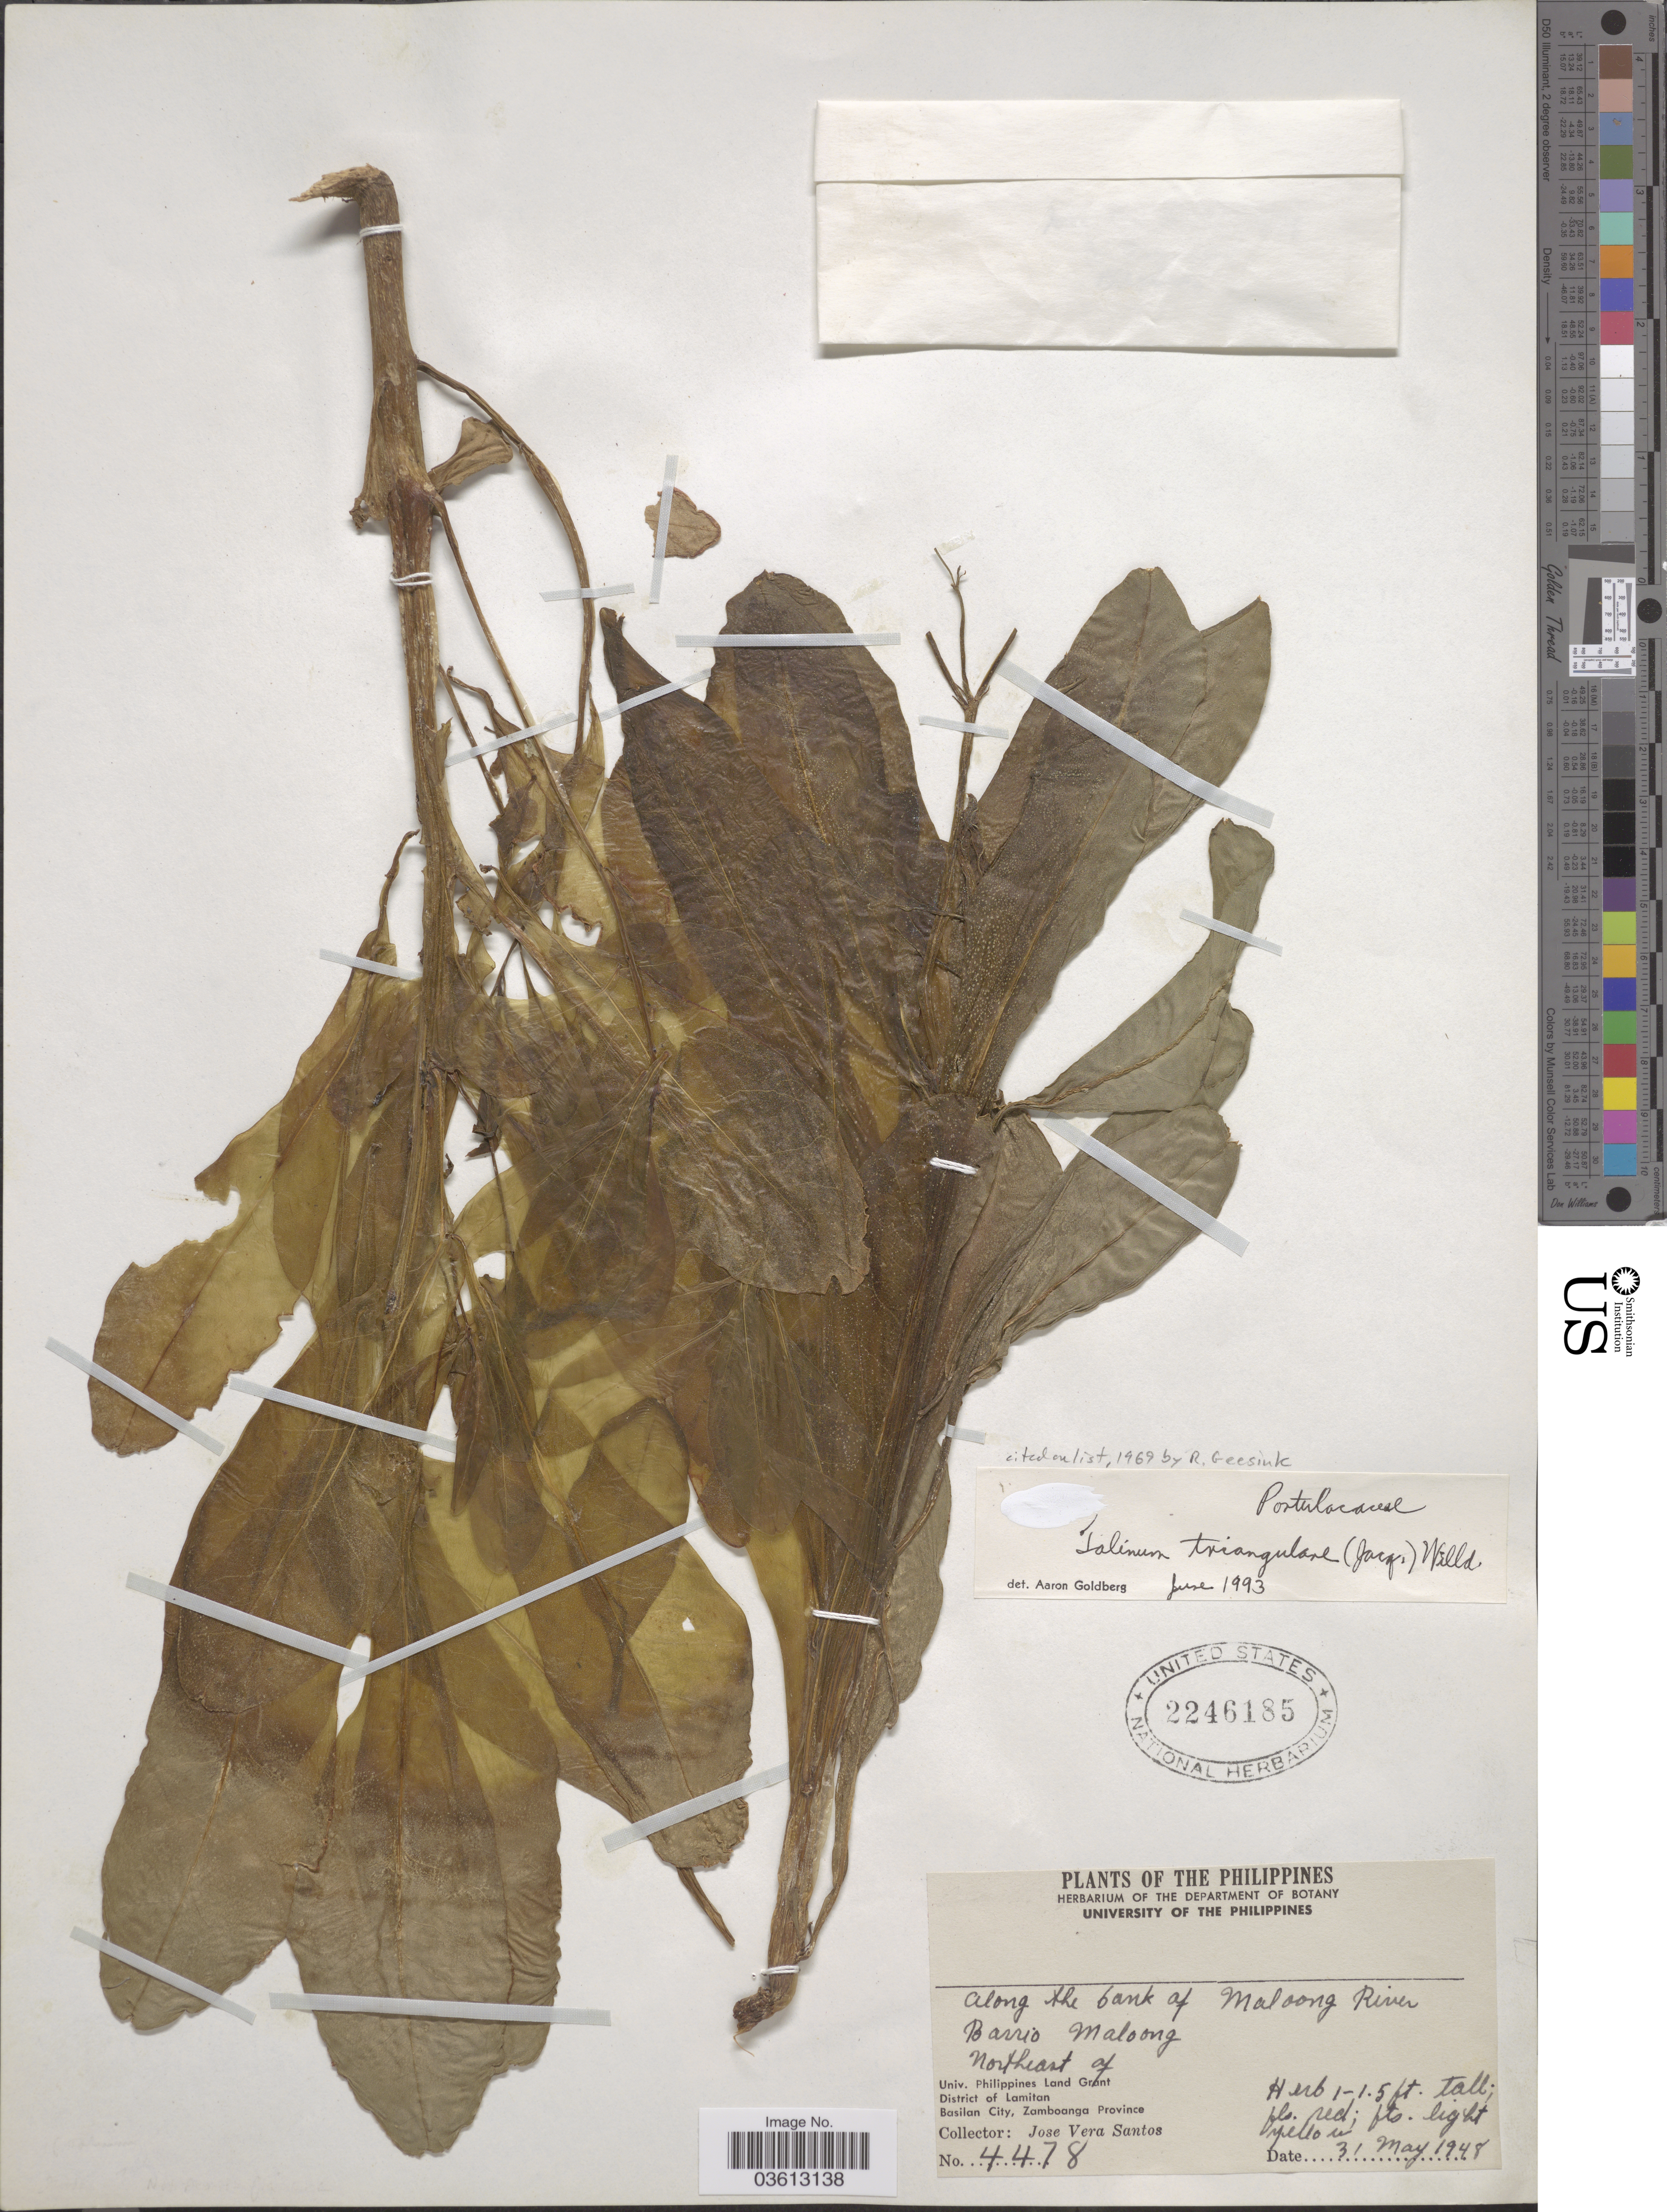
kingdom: Plantae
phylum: Tracheophyta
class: Magnoliopsida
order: Caryophyllales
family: Talinaceae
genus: Talinum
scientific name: Talinum triangulare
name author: (Jacq.) Willd.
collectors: J. V. Santos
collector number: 4478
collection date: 1948-05-31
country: Philippines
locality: Along the bank of Maloong River, Barrio Maloong, Northeast of Univ. Philippines Land Grant. District of Lamitan. Basilan City, Zamboanga Province.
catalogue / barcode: US 2246185